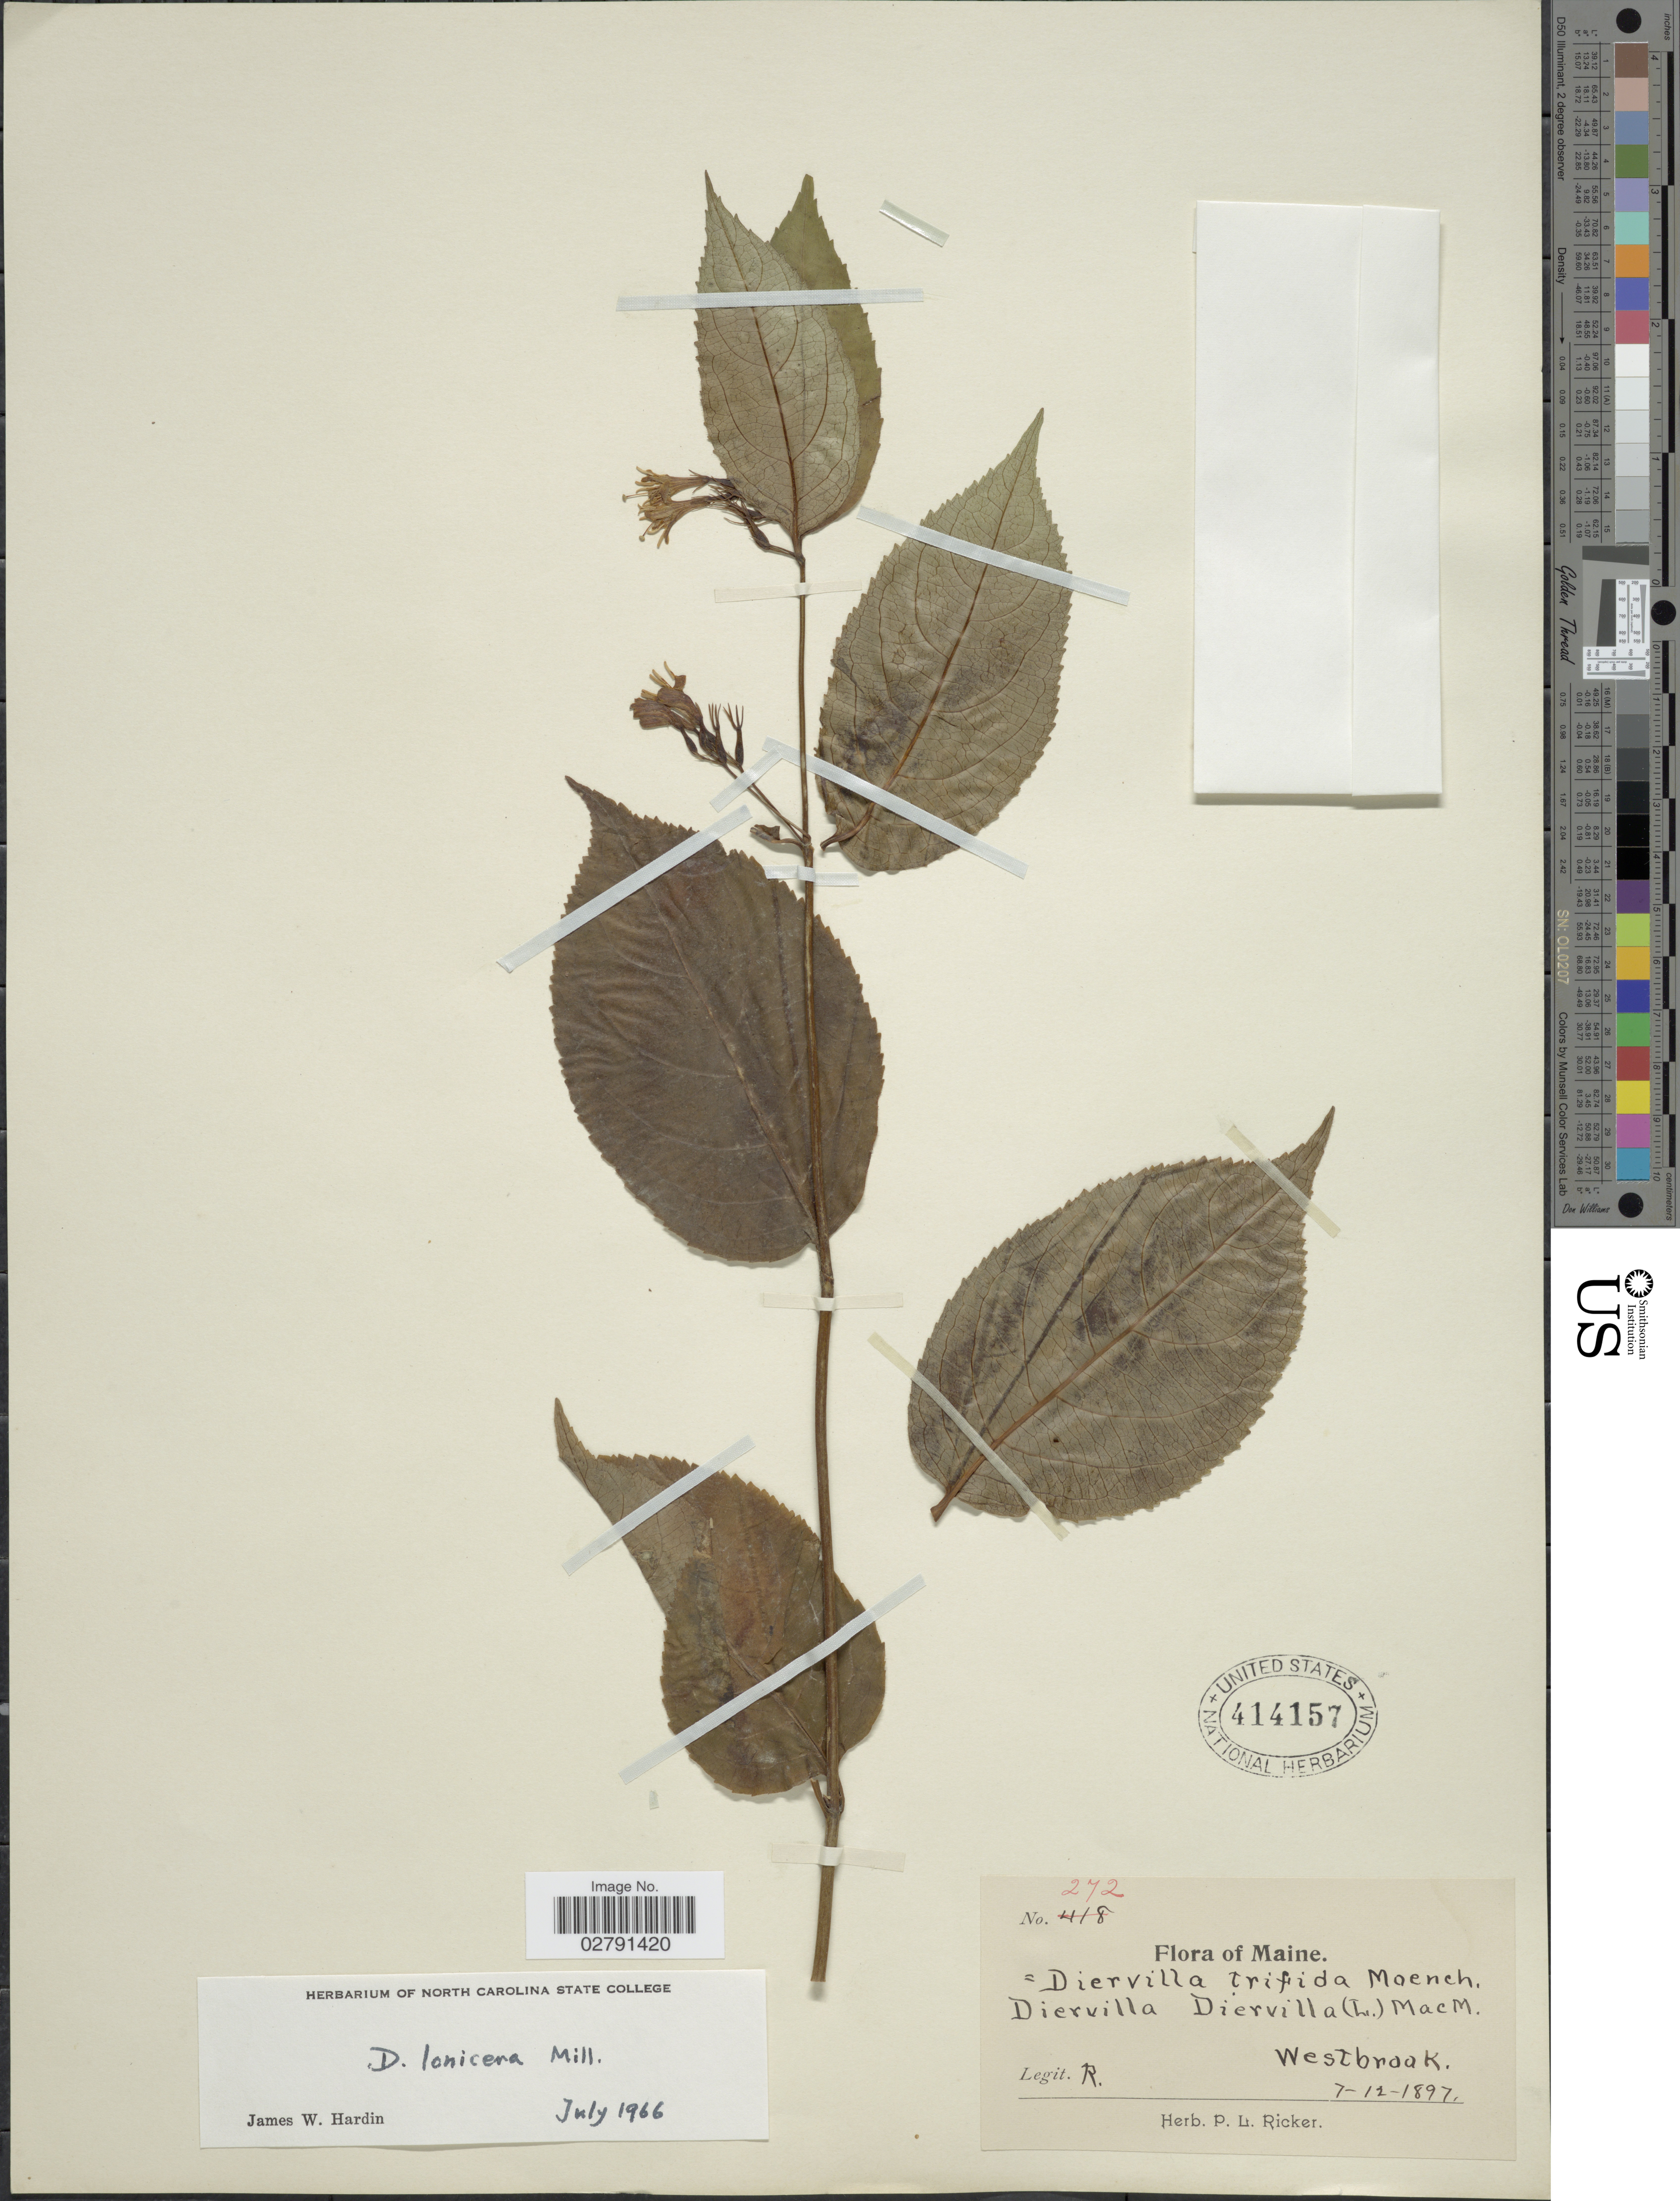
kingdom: Plantae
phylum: Tracheophyta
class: Magnoliopsida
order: Dipsacales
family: Caprifoliaceae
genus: Diervilla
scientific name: Diervilla lonicera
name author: Mill.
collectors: P. Ricker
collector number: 272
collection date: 1897-07-12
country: United States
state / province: Maine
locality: Westbrook.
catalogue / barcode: US 414157